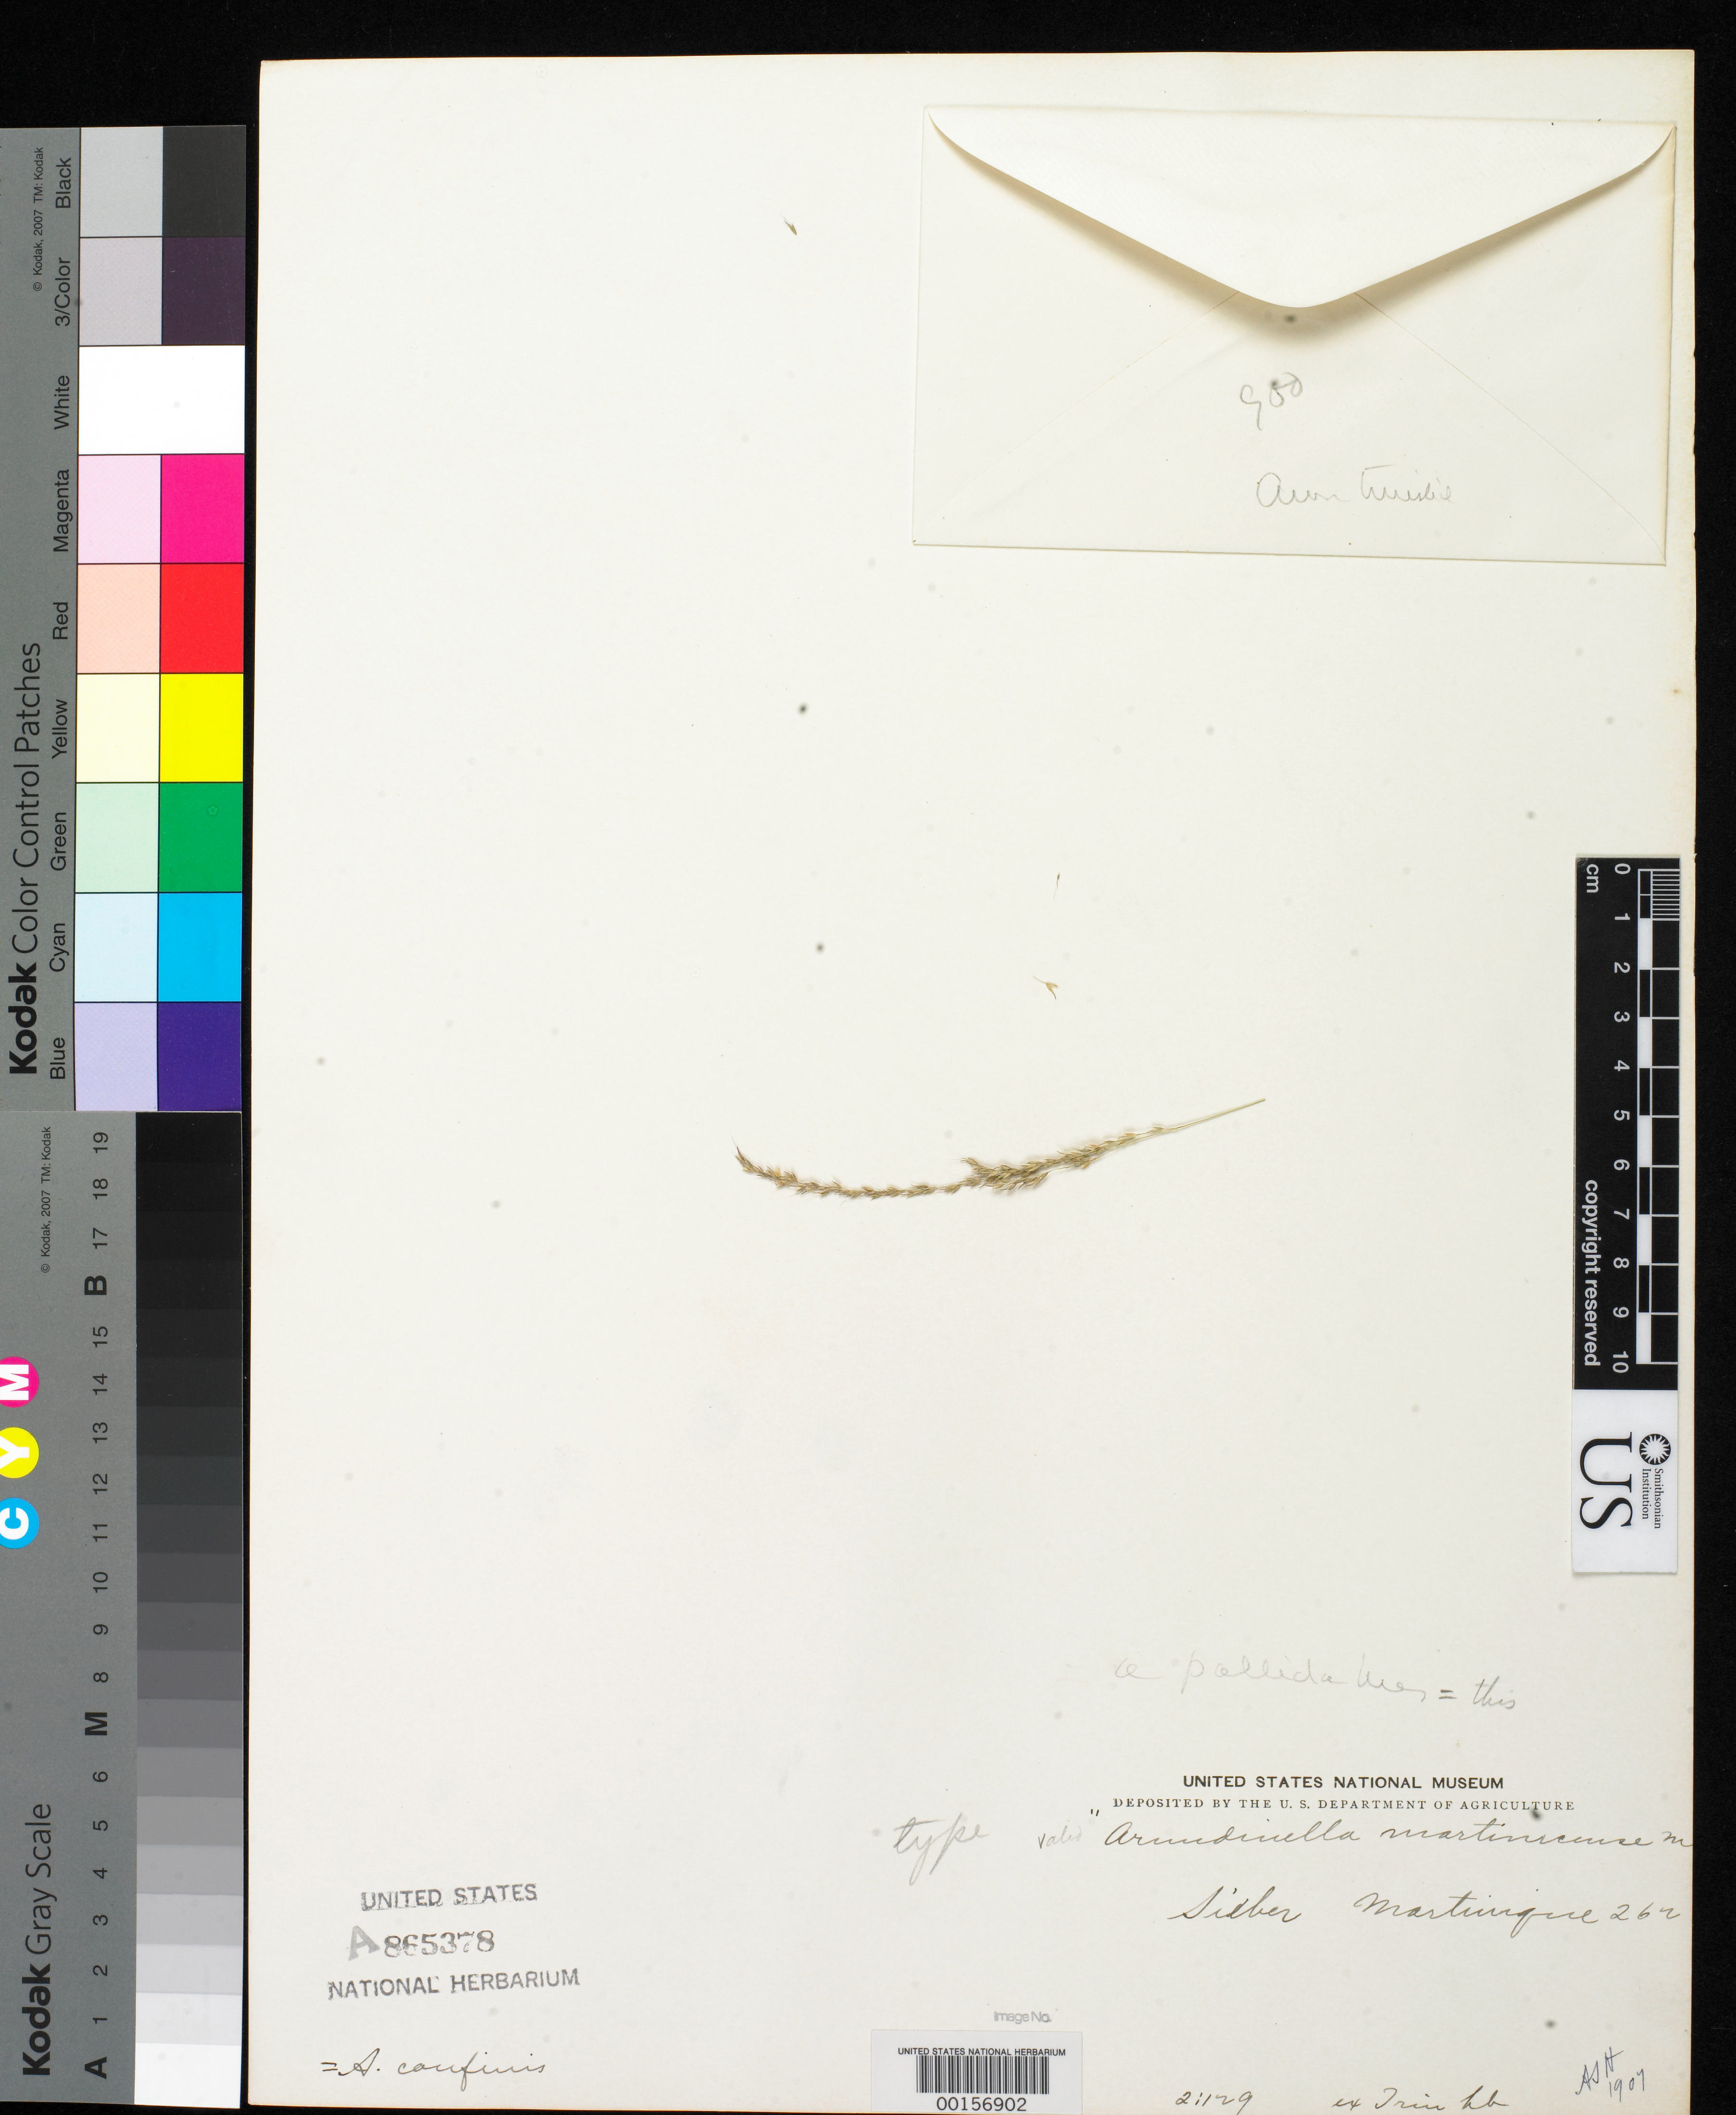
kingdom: Plantae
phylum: Tracheophyta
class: Liliopsida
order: Poales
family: Poaceae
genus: Arundinella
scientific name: Arundinella martinicensis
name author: Trin.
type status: Type Fragment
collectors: F. W. Sieber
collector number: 262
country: Martinique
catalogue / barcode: US 865378A